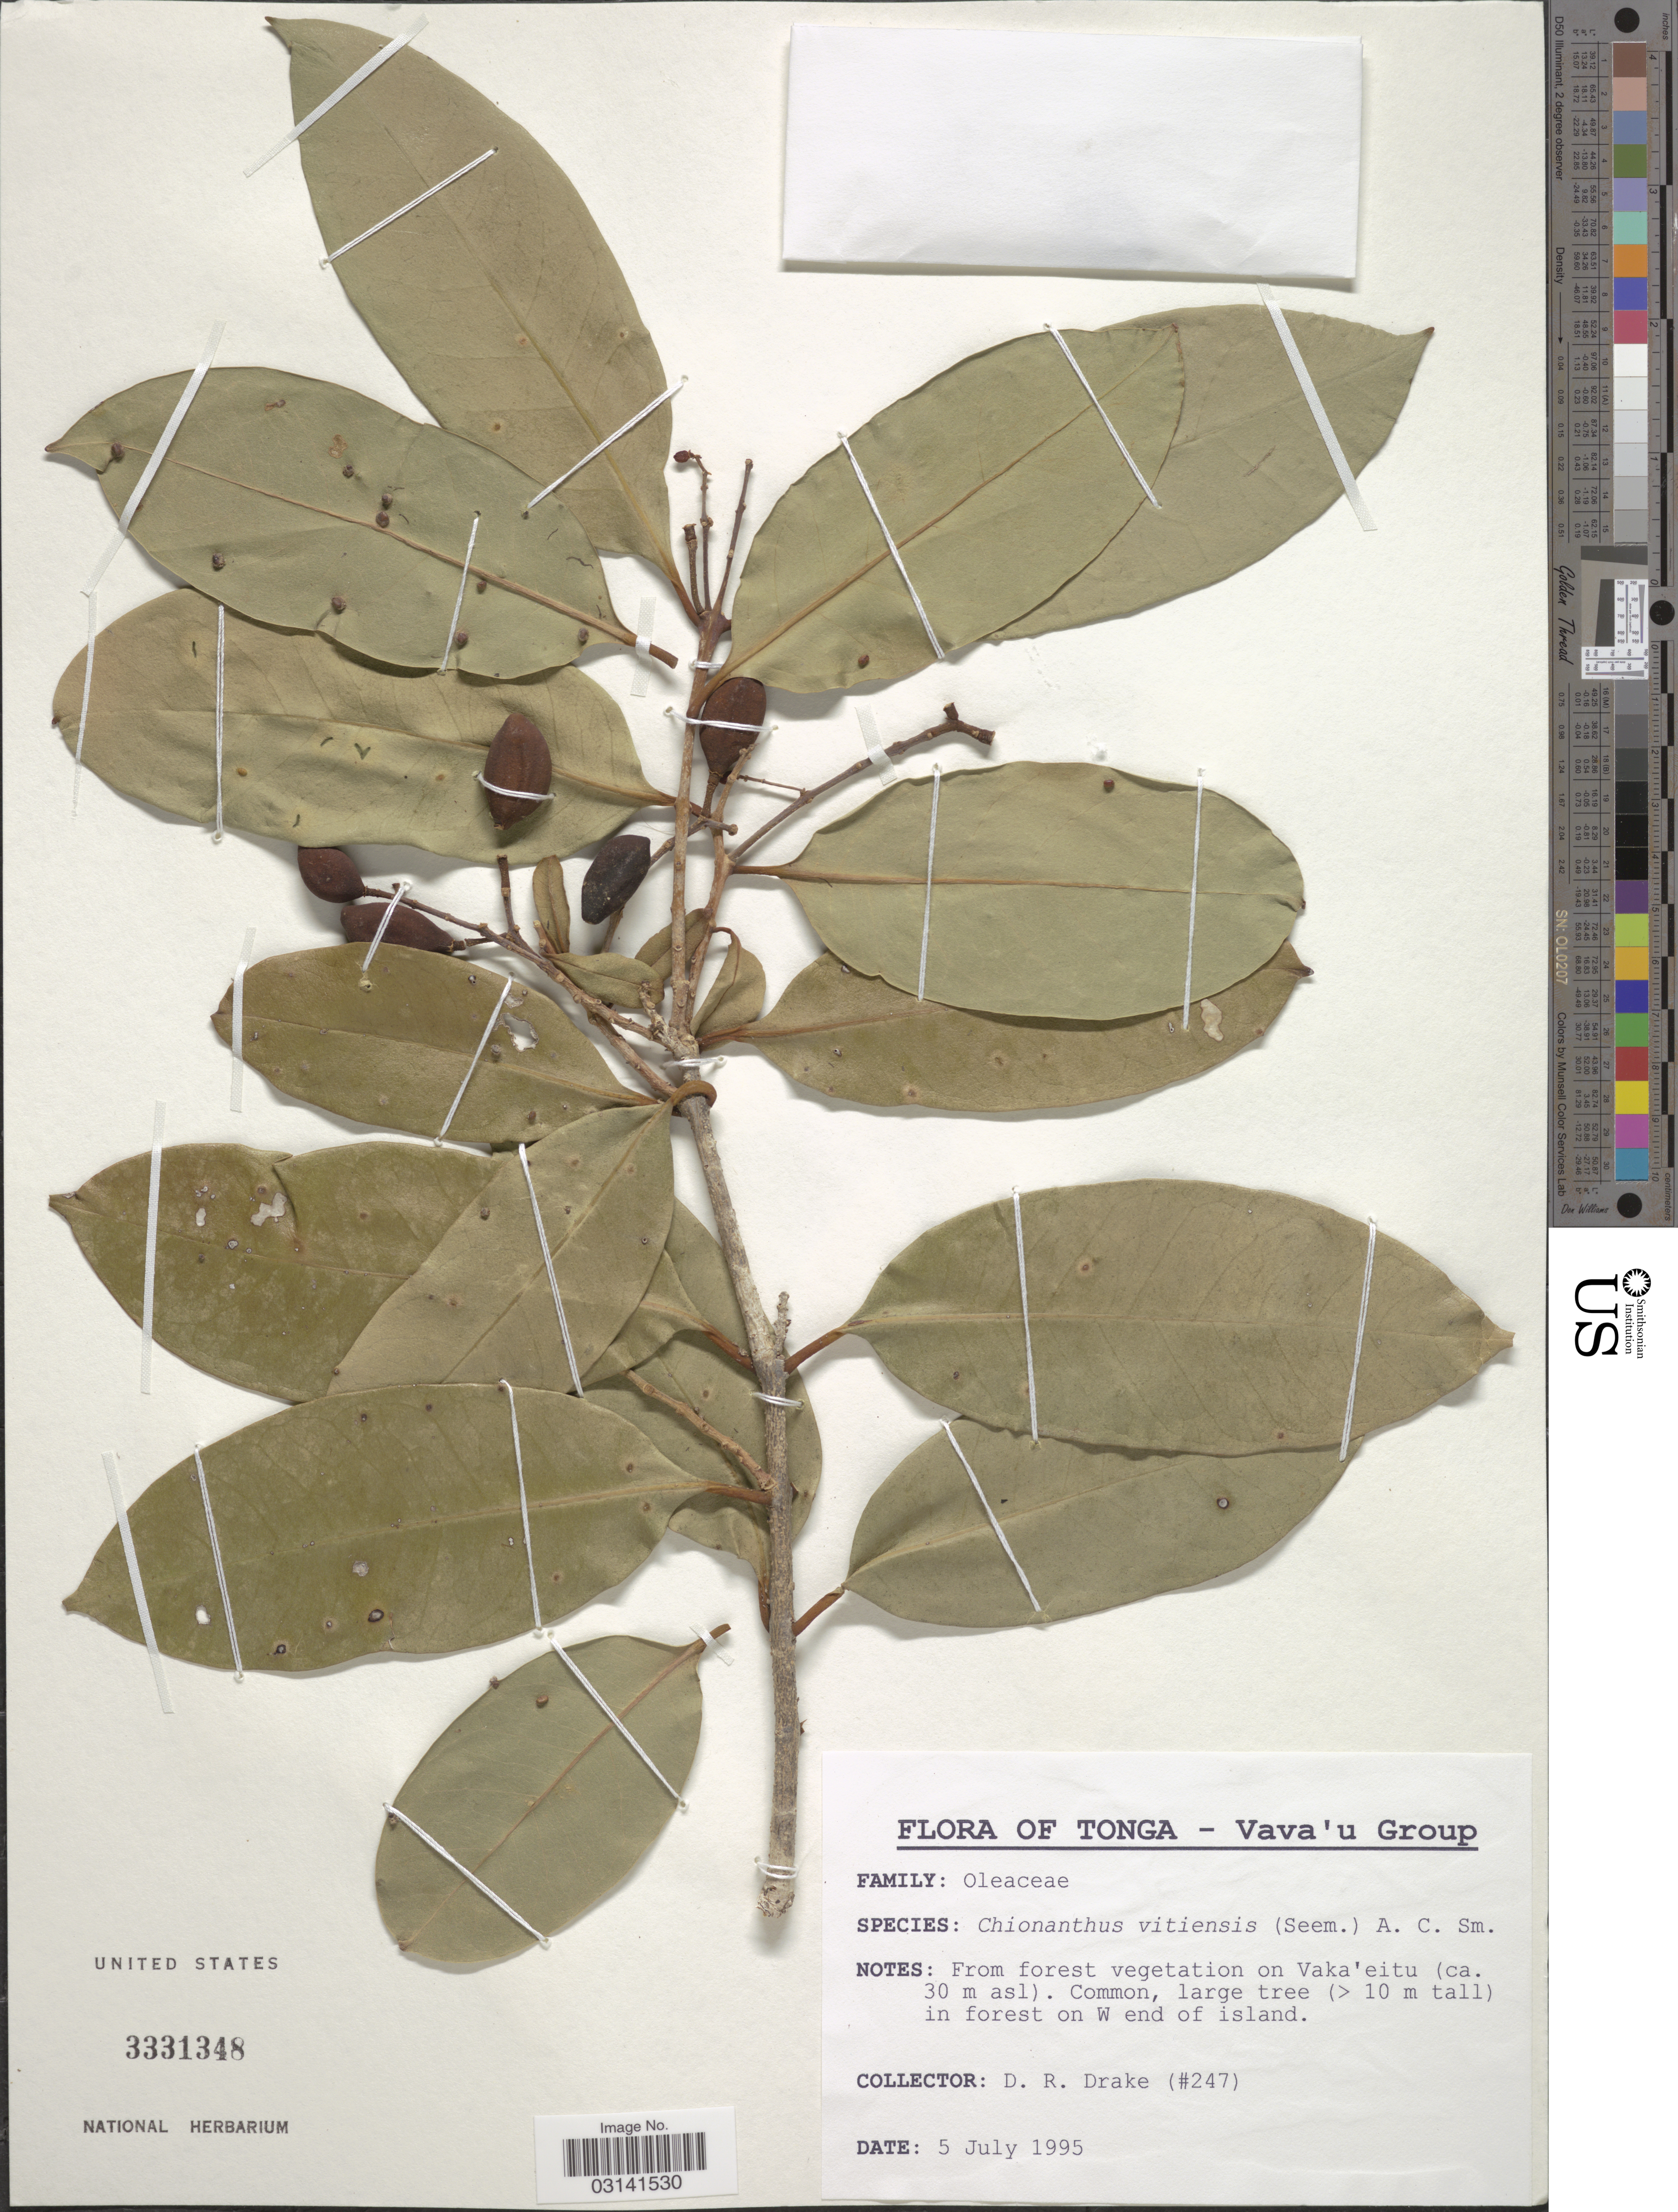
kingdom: Plantae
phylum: Tracheophyta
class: Magnoliopsida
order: Lamiales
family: Oleaceae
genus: Chionanthus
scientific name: Chionanthus vitiensis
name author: (Seem.) A.C. Sm.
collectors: D.R. Drake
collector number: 247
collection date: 1995-07-05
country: Tonga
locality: Vava'u Group. From forest vegetation on Vaka'eitu, on W end of island.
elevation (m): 30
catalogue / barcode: US 3331348